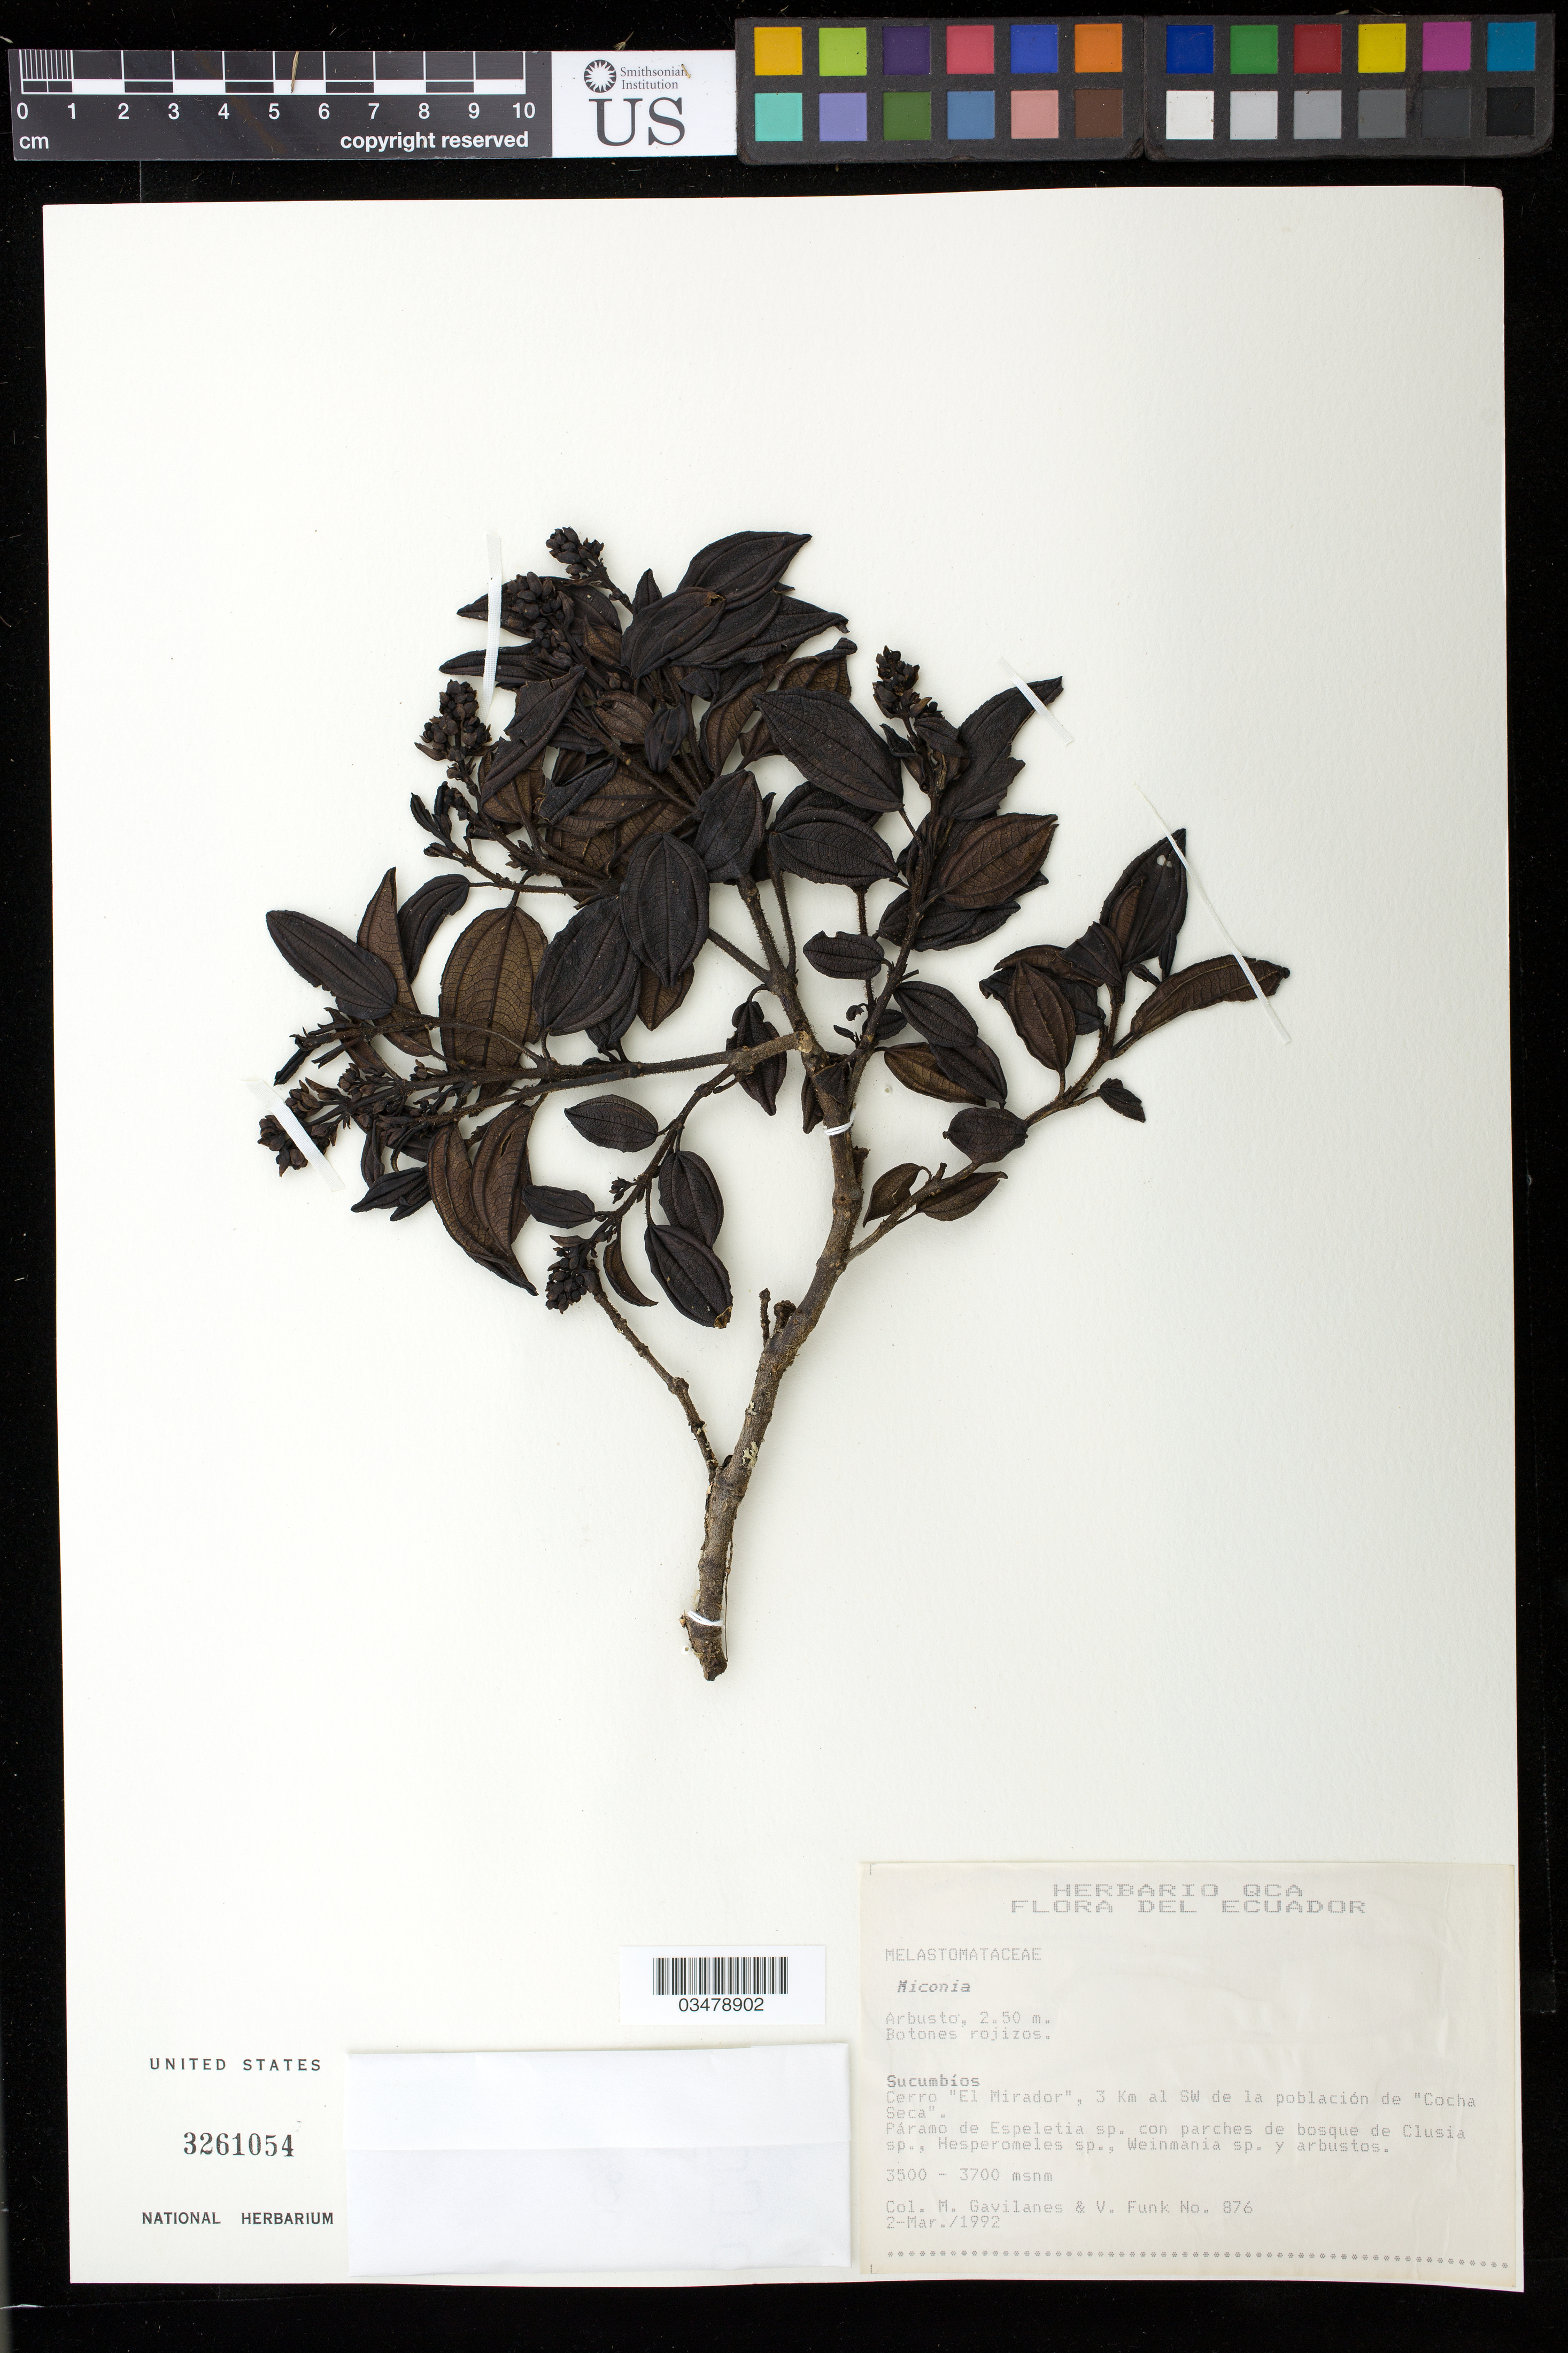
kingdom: Plantae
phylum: Tracheophyta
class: Magnoliopsida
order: Myrtales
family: Melastomataceae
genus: Miconia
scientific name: Miconia sp.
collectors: M. Gavilanes & V. Funk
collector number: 876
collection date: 1992-03-02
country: Ecuador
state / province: Sucumbíos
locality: Cerro "El Mirador", 3 Km al SW de la población de "Cocha Seca"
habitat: Paramo de Espeletia sp con parches de bosque de Clusia, Hesperomeles, Weinmania y arbustos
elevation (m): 3500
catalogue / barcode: US 3261054